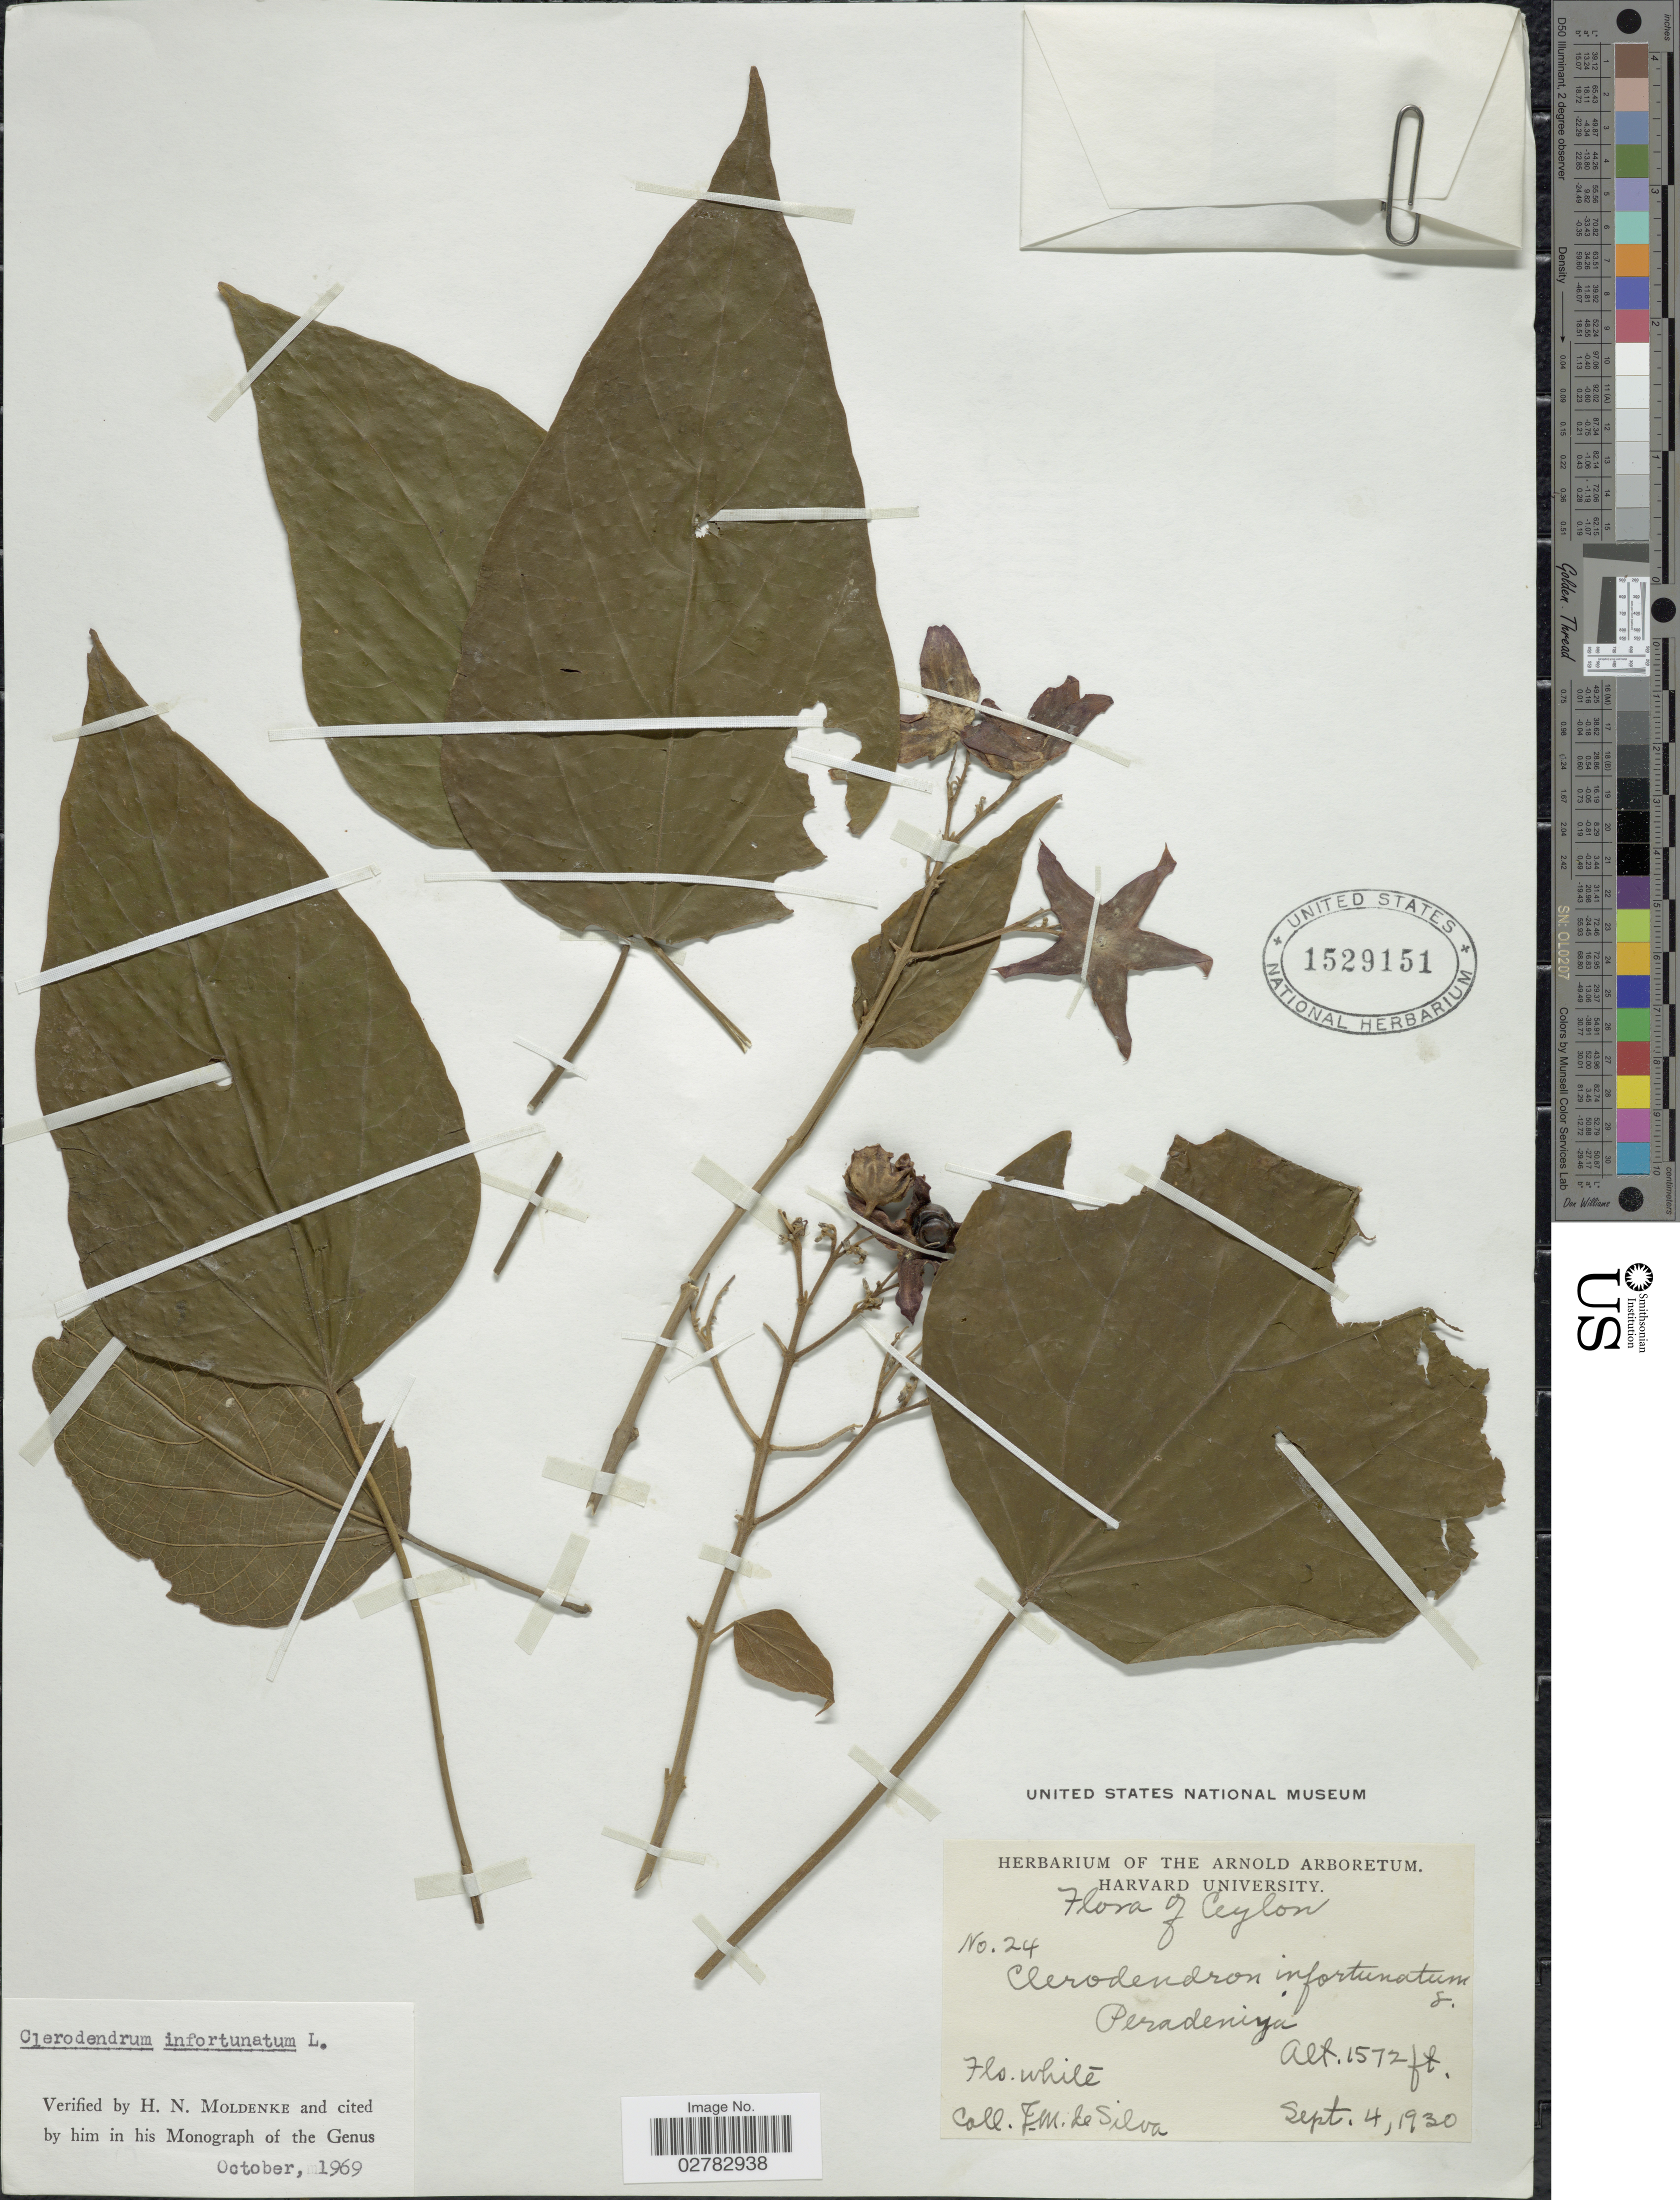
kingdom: Plantae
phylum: Tracheophyta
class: Magnoliopsida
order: Lamiales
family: Lamiaceae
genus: Clerodendrum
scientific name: Clerodendrum infortunatum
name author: L.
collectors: J. M. Silva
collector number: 24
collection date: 1930-09-04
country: Sri Lanka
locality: Ceylon. Peradeniya.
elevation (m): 479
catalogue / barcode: US 1529151